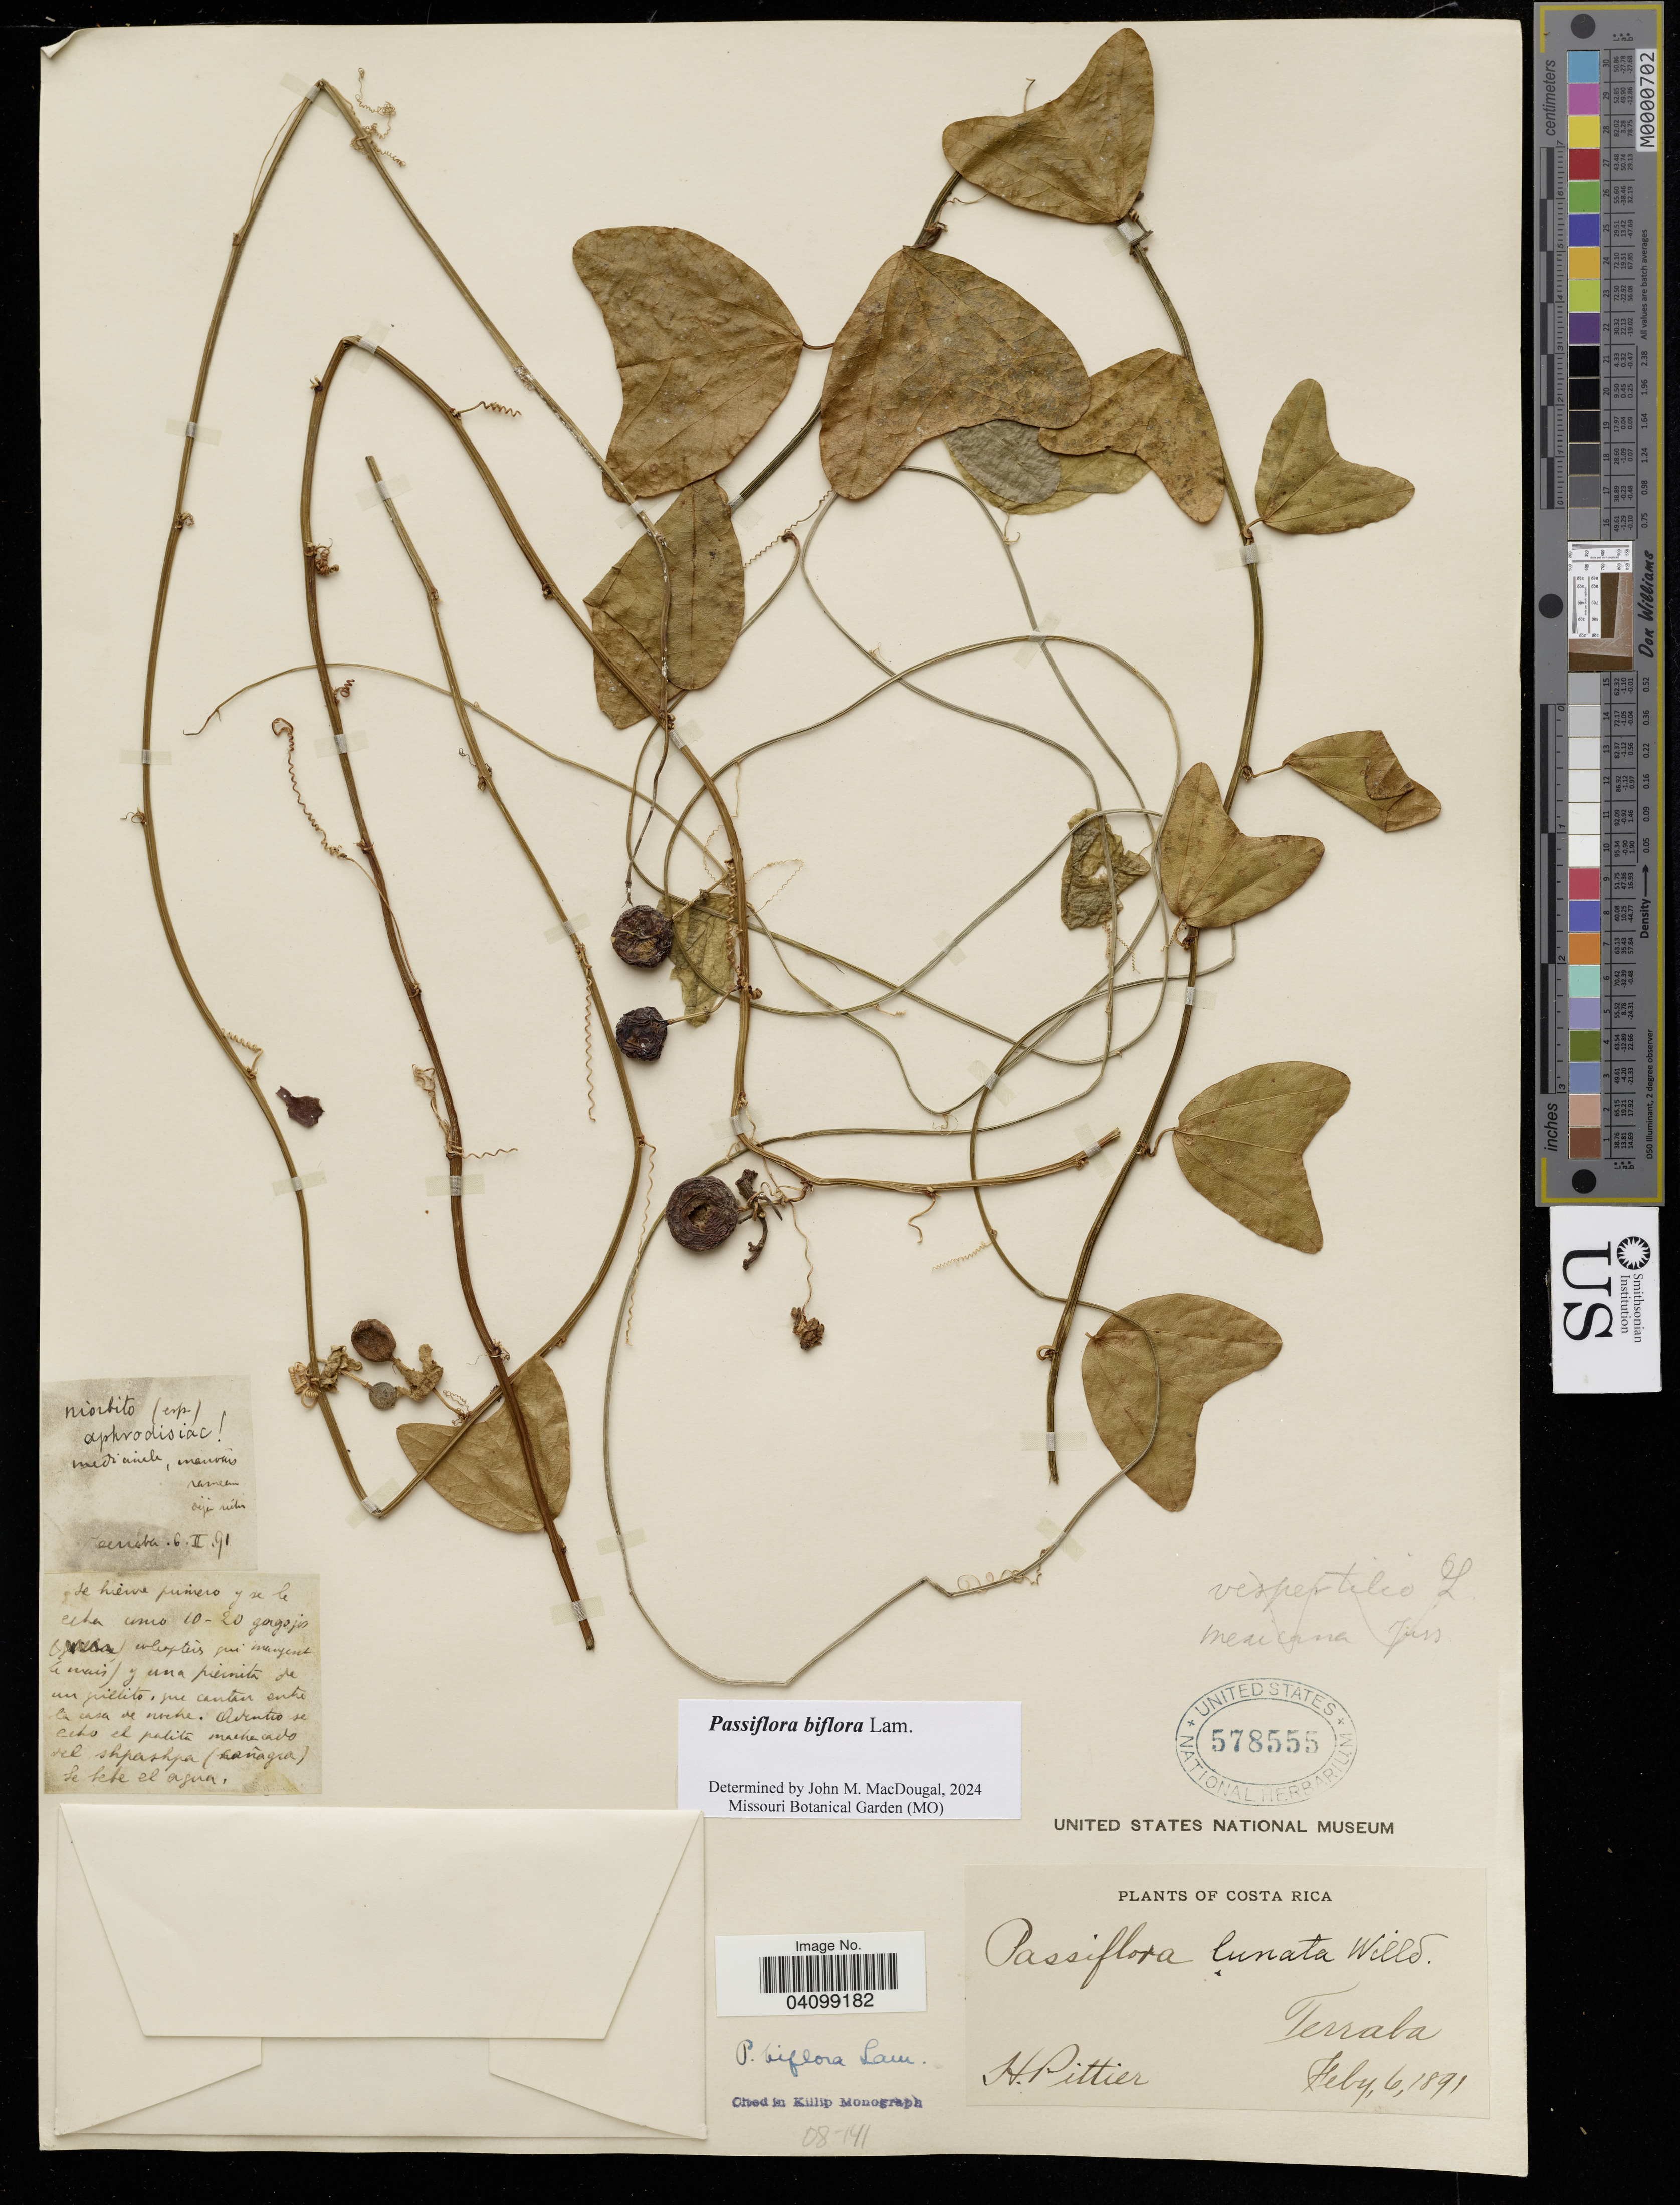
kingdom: Plantae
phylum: Tracheophyta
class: Magnoliopsida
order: Malpighiales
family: Passifloraceae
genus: Passiflora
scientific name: Passiflora lunata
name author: Willd.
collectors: H. Pittier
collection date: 1891-02-06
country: Costa Rica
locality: Terraba.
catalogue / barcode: US 578555